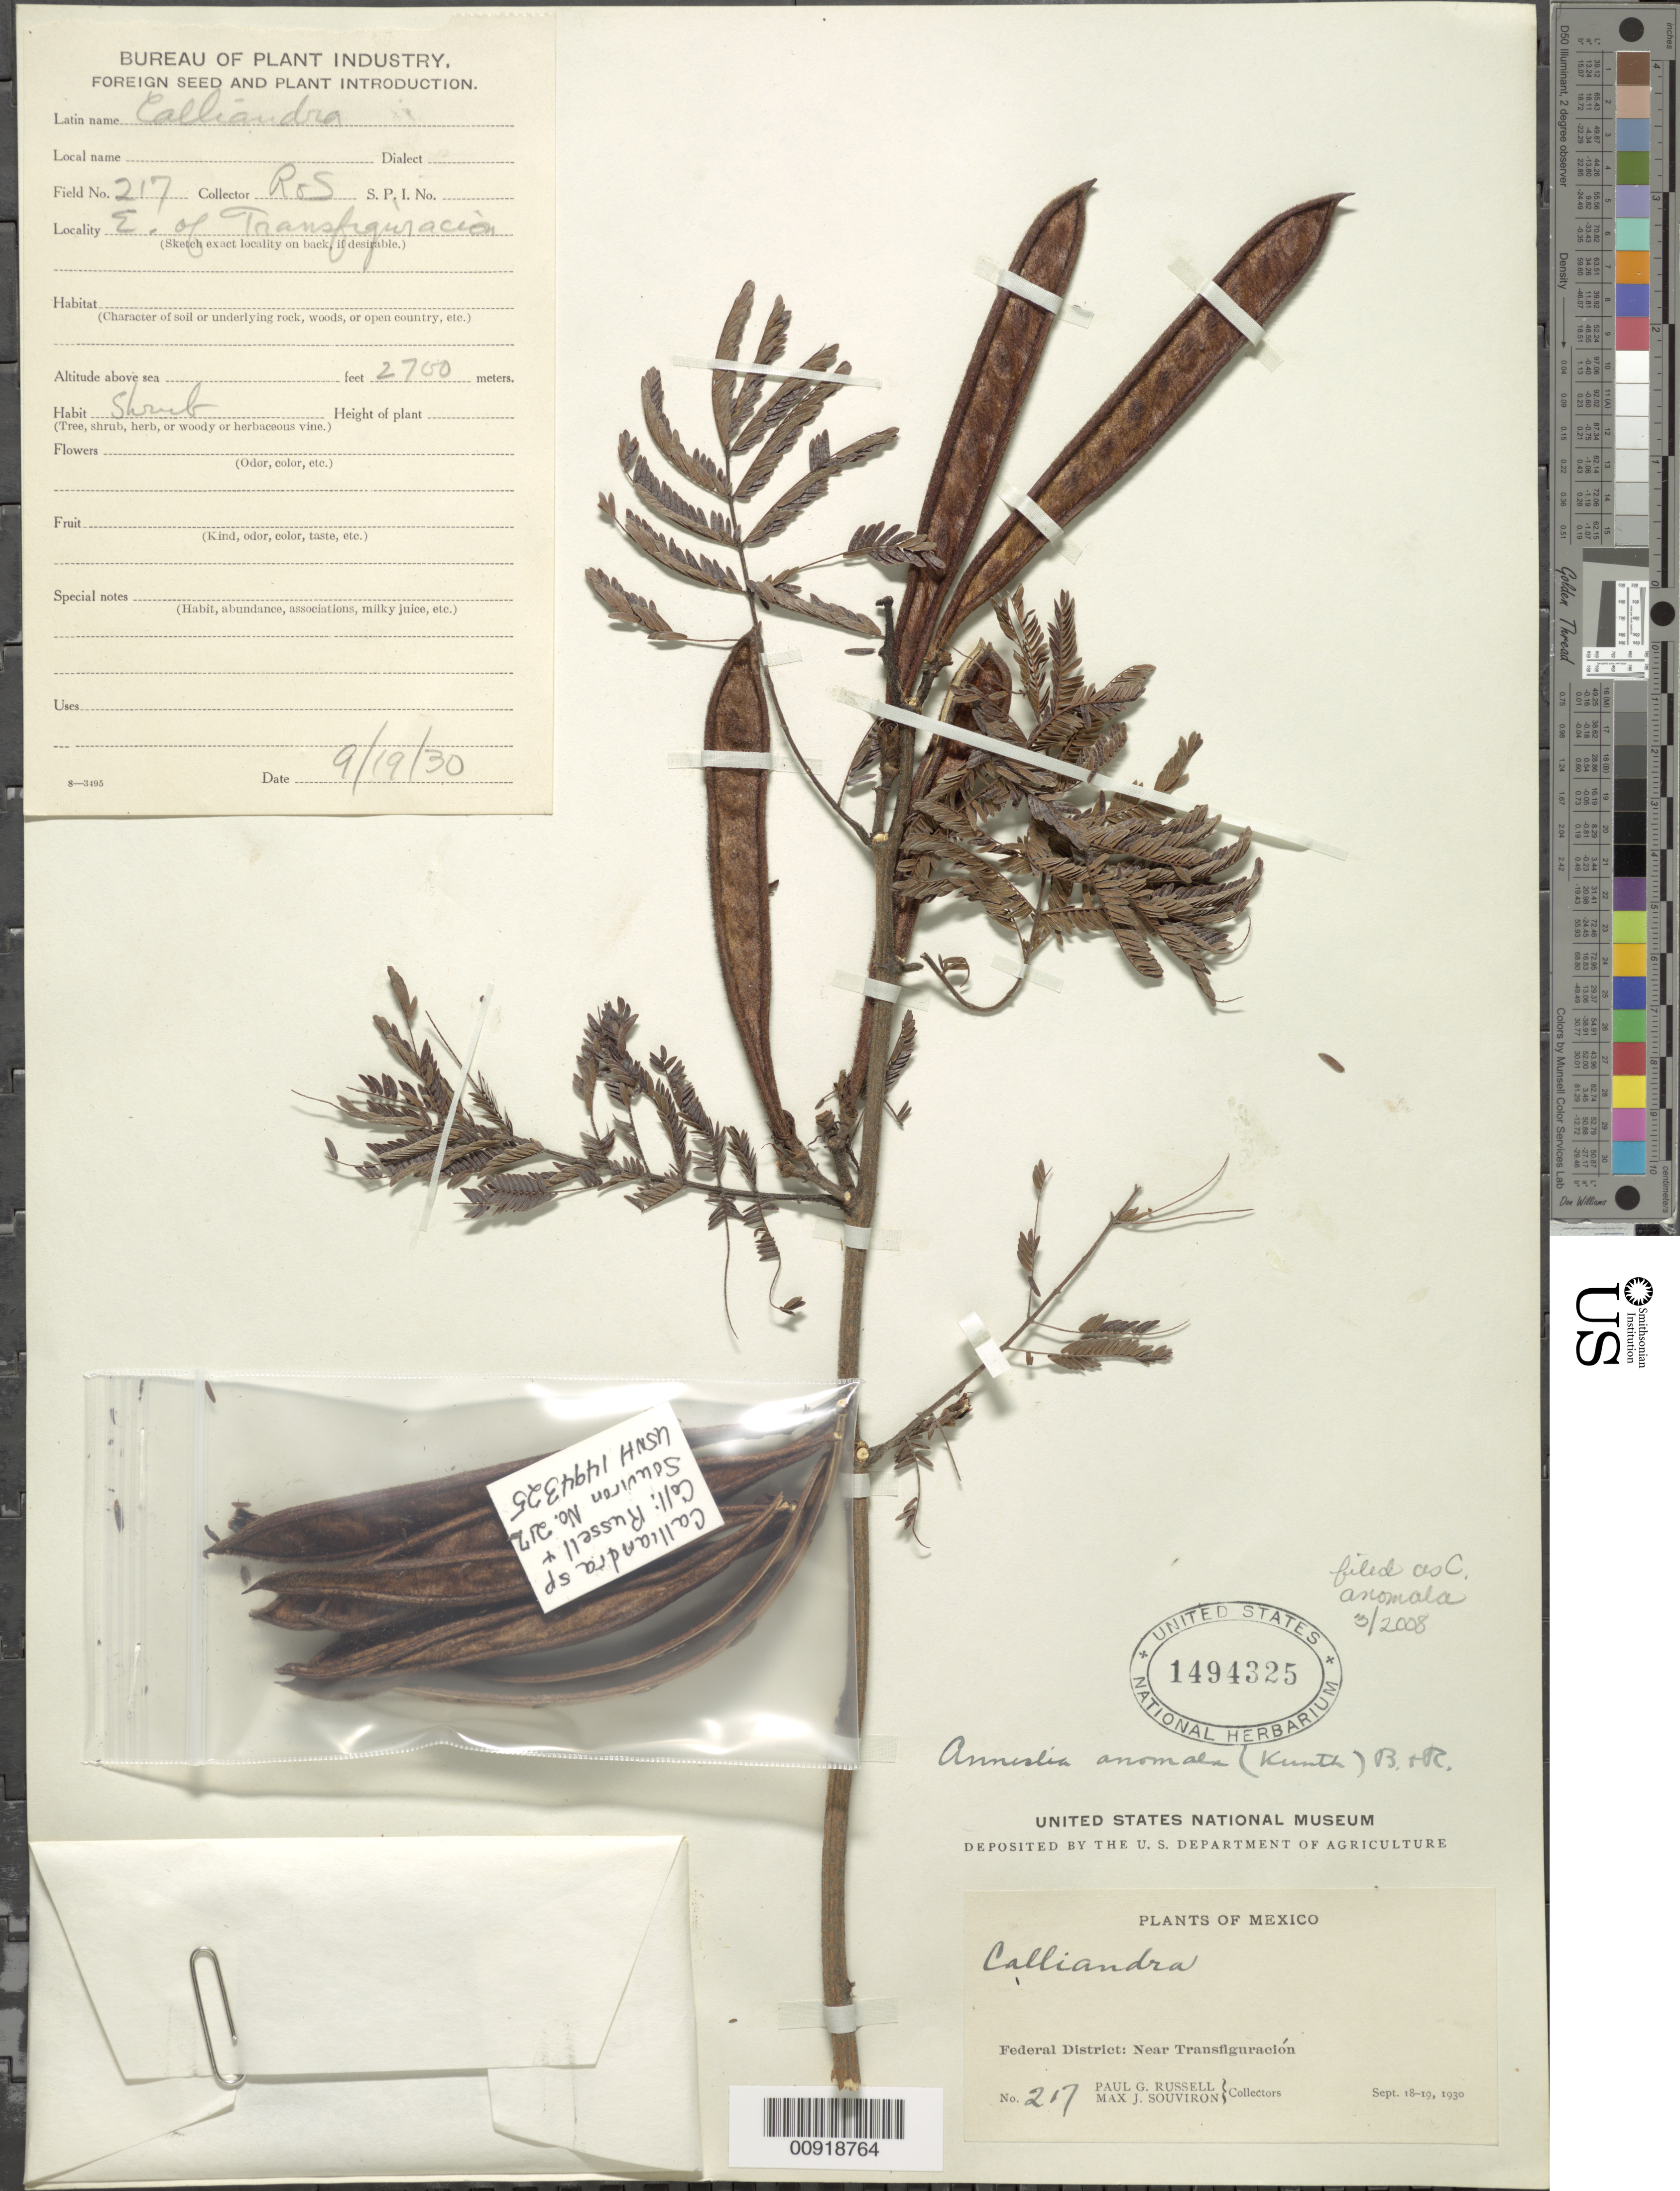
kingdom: Plantae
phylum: Tracheophyta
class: Magnoliopsida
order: Fabales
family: Fabaceae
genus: Calliandra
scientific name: Calliandra anomala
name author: (Kunth) J.F. Macbr.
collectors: P. G. Russell & M. J. Souviron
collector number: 217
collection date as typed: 19 Sep 1930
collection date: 1930-09-19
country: Mexico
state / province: Distrito Federal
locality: Distrito Federal: E of Transfiguración.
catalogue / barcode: US 1494325